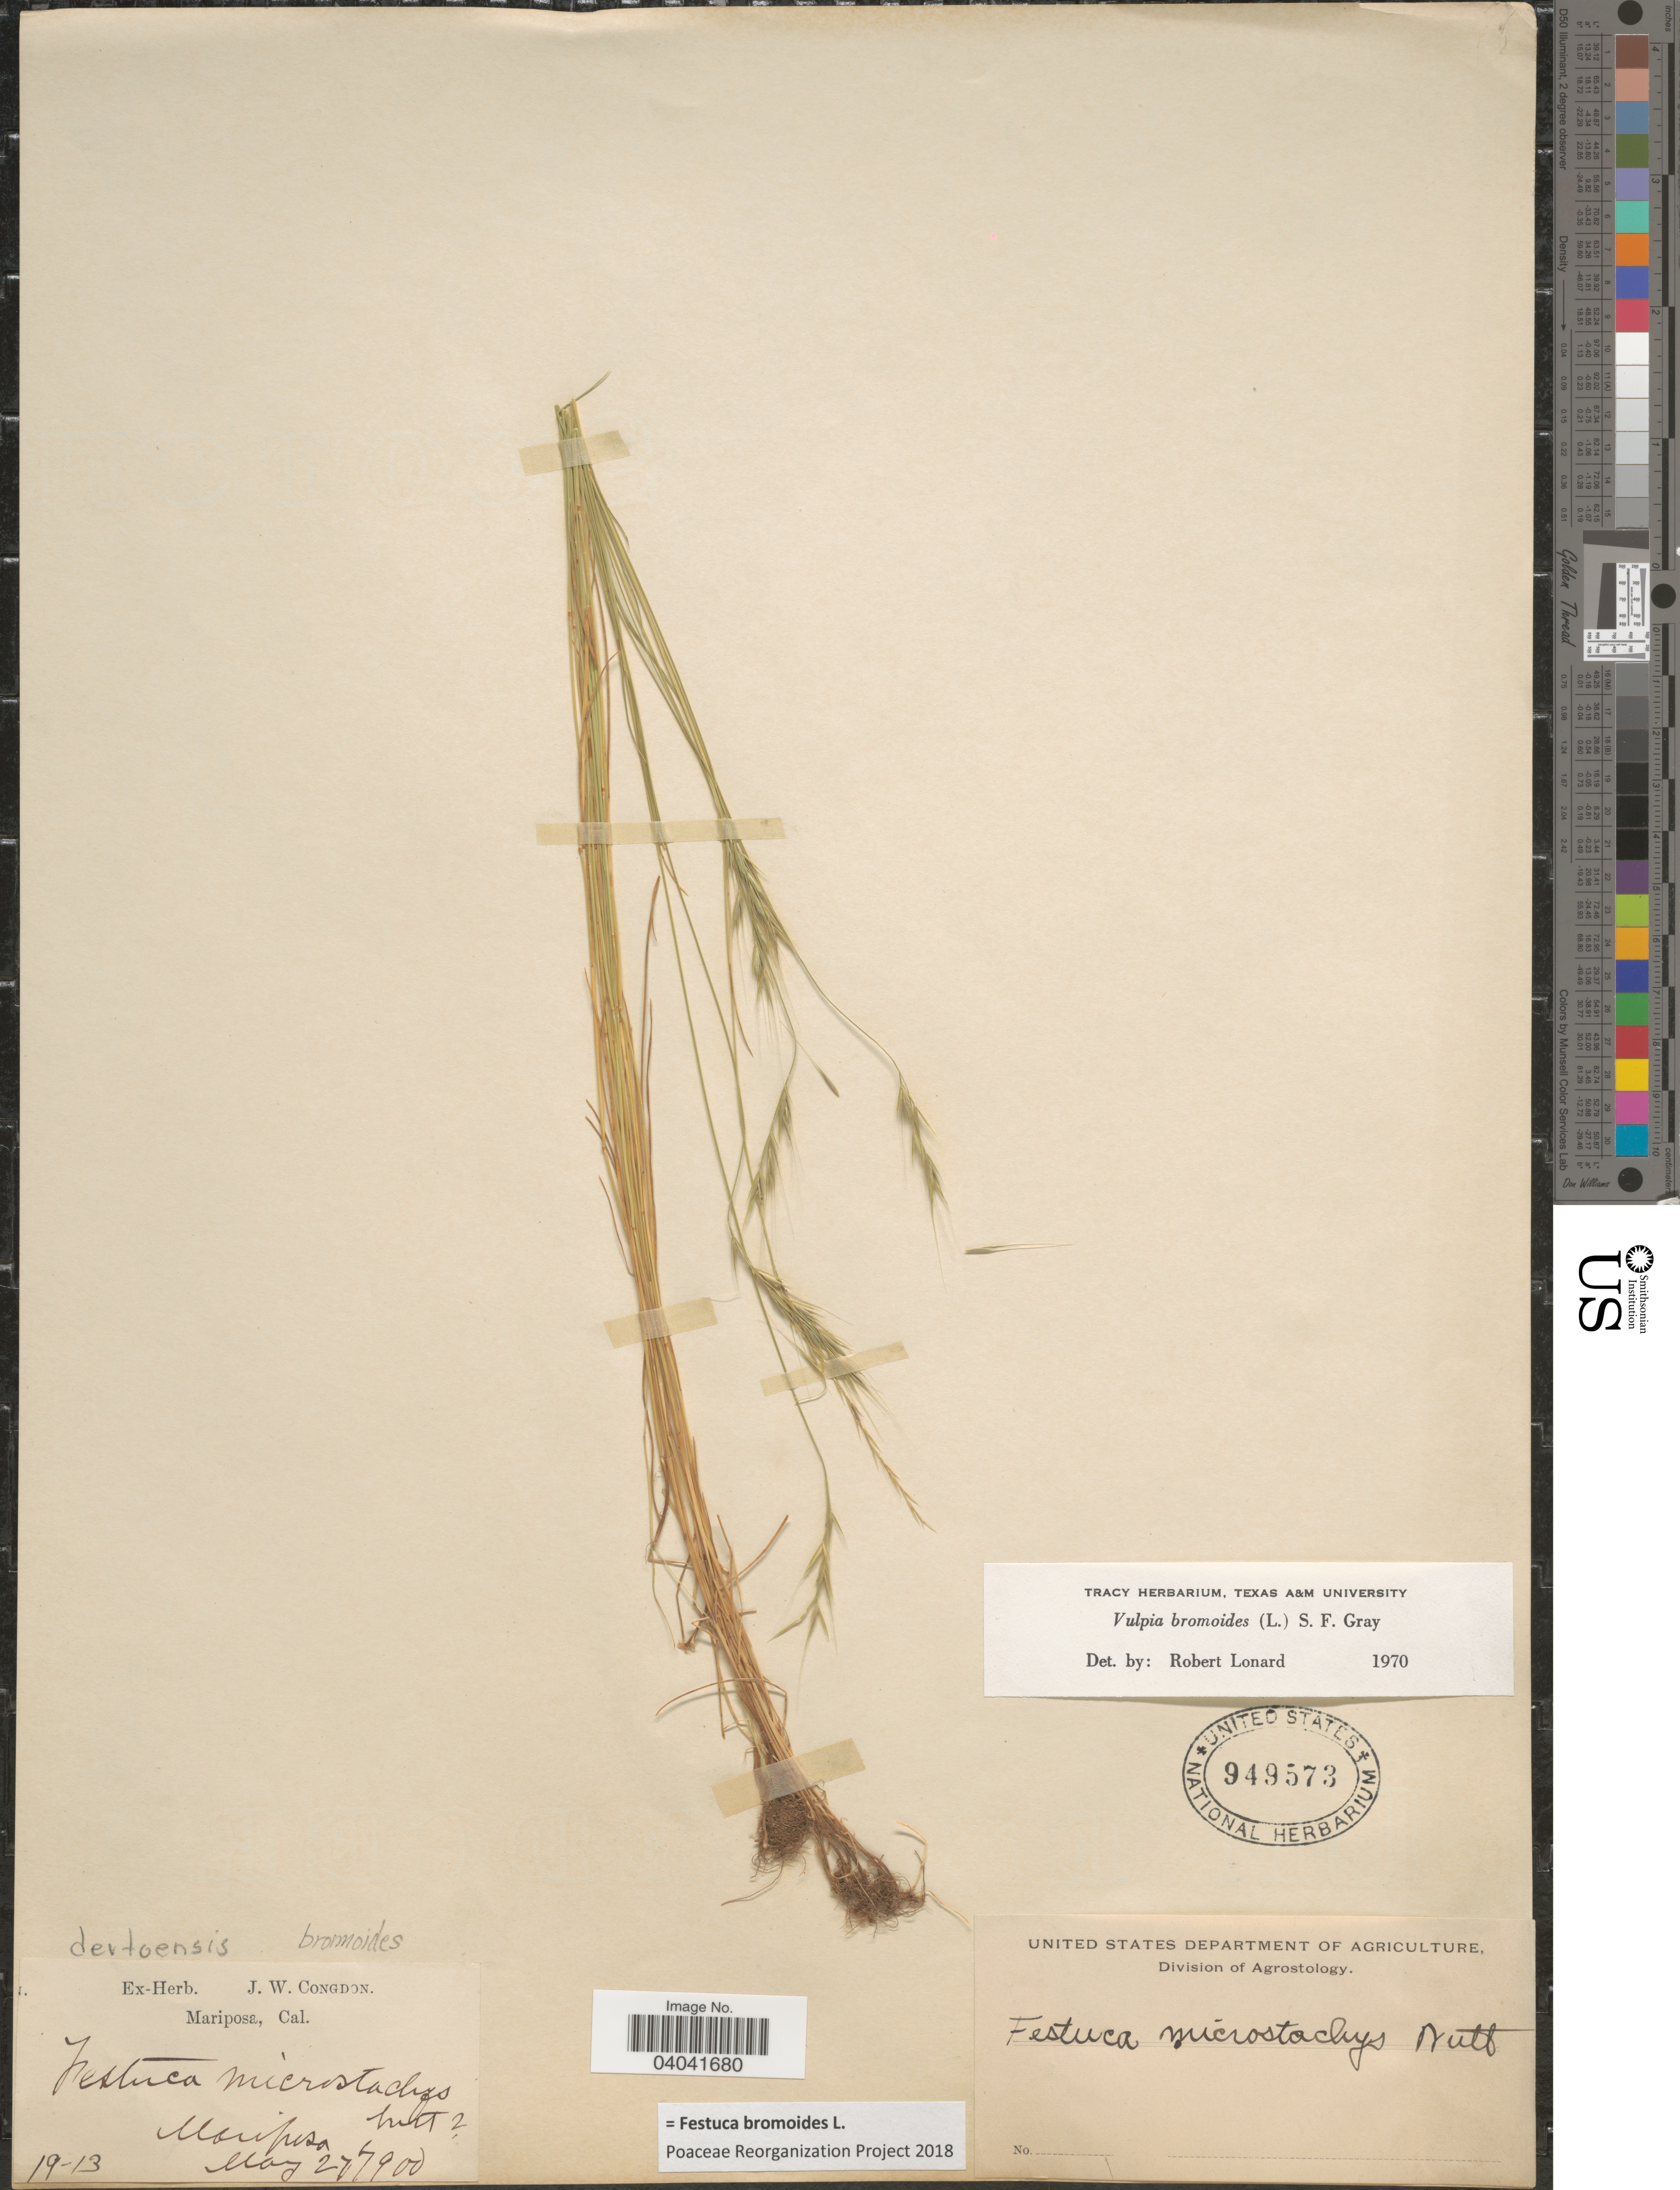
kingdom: Plantae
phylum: Tracheophyta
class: Liliopsida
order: Poales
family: Poaceae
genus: Festuca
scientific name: Festuca bromoides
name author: L.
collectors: ex herb. J. W. Congdon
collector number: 19-13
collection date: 1900-05-27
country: United States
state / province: California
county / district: Mariposa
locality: Mariposa.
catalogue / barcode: US 949573